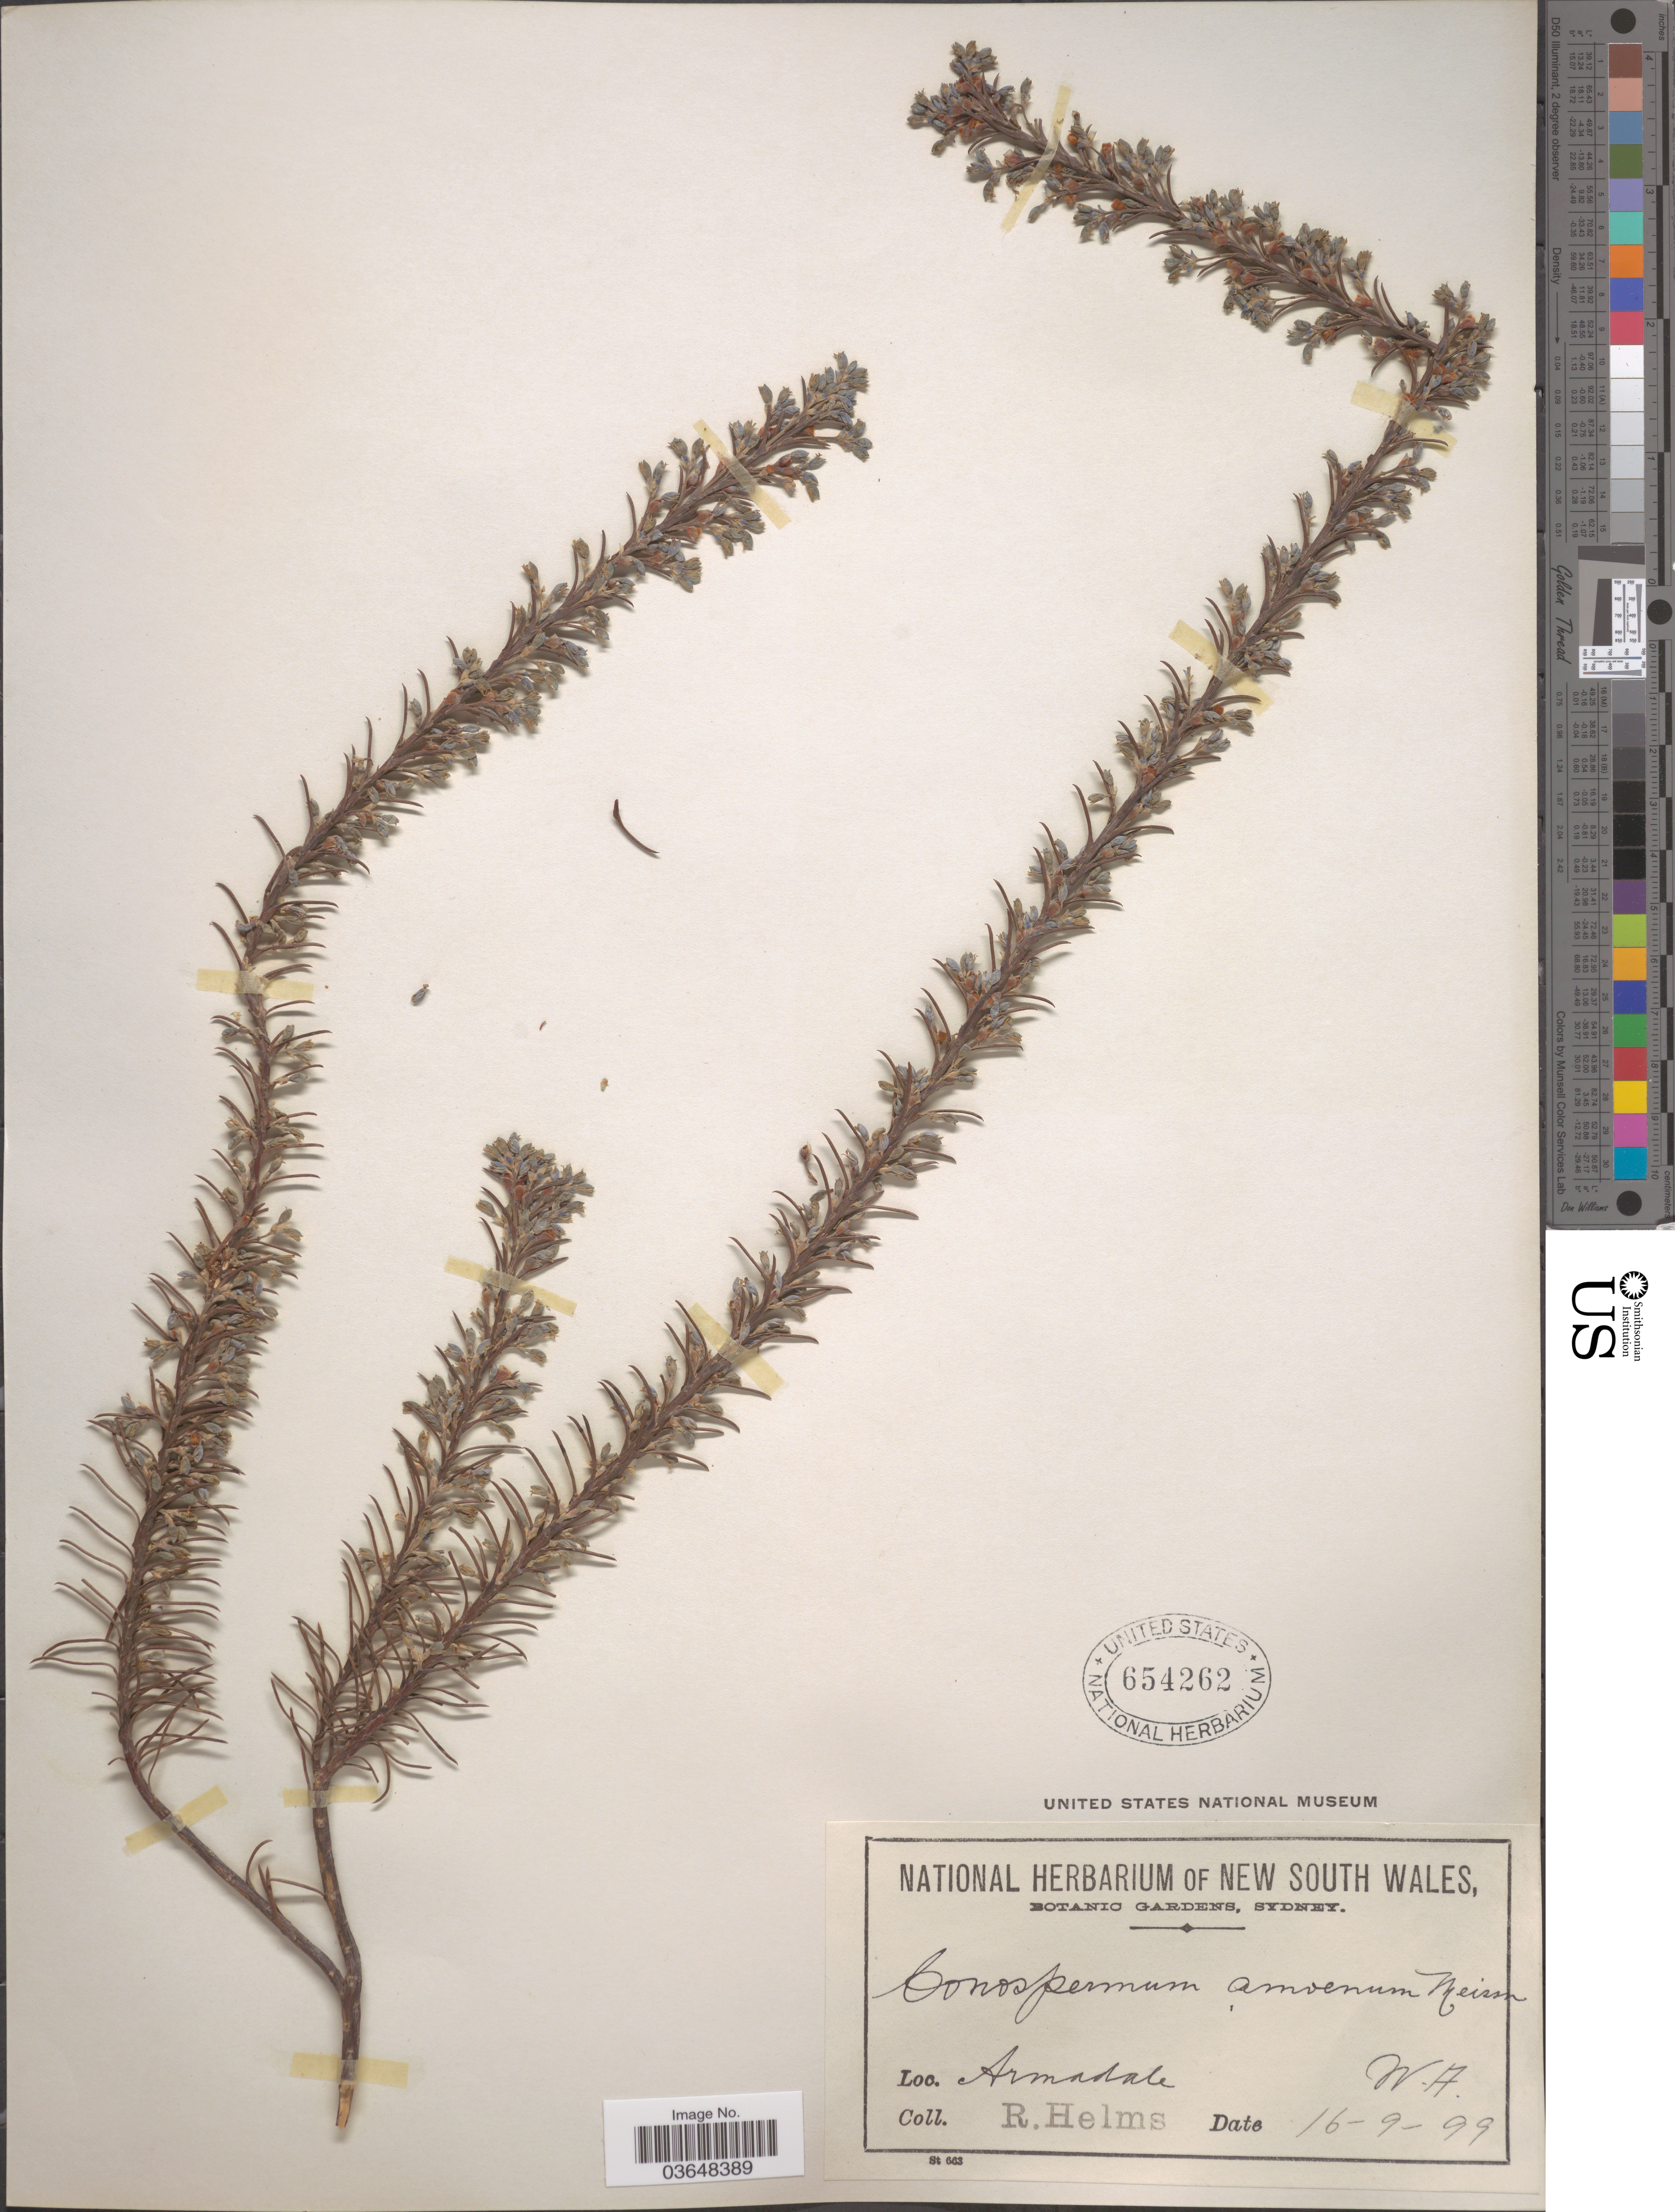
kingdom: Plantae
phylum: Tracheophyta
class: Magnoliopsida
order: Proteales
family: Proteaceae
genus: Conospermum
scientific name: Conospermum amoenum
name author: Meisn.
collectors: R. Helms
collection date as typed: Transcribed d/m/y: 16/9/99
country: Australia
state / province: Western Australia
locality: Armadale.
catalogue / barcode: US 654262